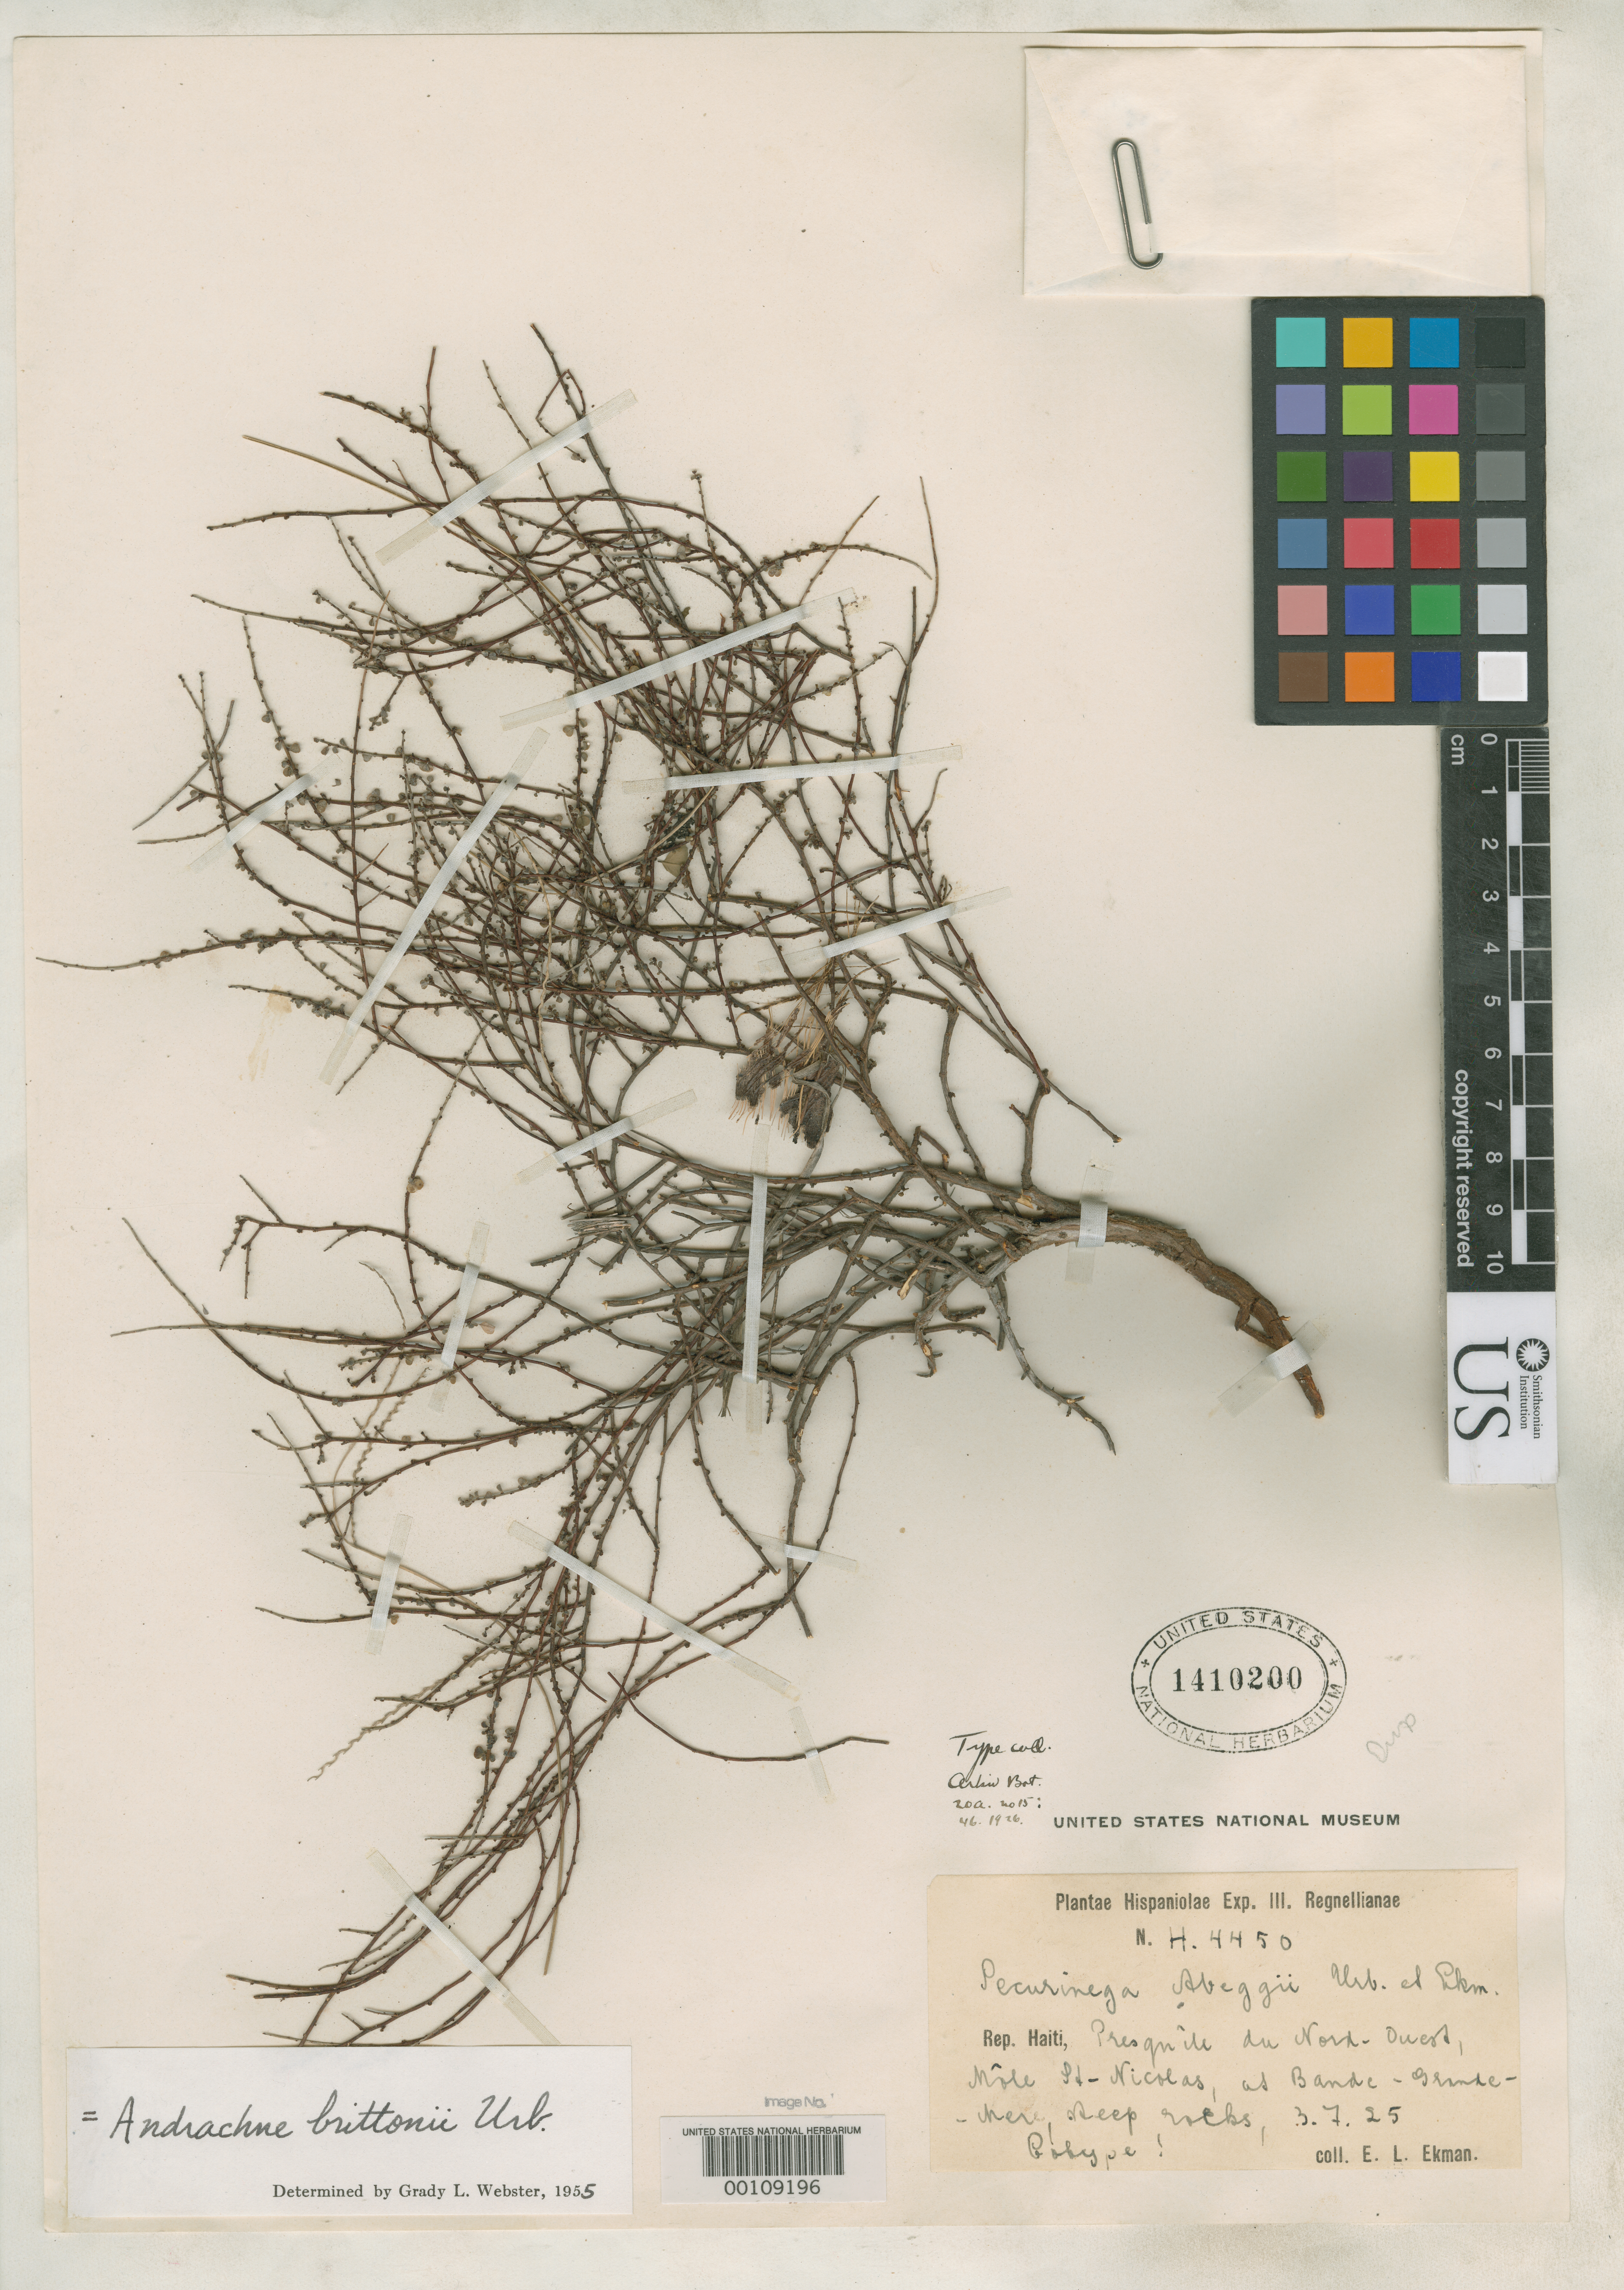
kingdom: Plantae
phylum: Tracheophyta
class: Magnoliopsida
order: Malpighiales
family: Phyllanthaceae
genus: Securinega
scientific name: Securinega abeggii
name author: Urb. & Ekman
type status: Isotype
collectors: E. L. Ekman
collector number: H 4450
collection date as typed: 03 Jul 1925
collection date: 1925-07-03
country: Haiti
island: Hispaniola Island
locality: Mole St. Nicolas as Bande-grande-mar.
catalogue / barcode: US 1410200